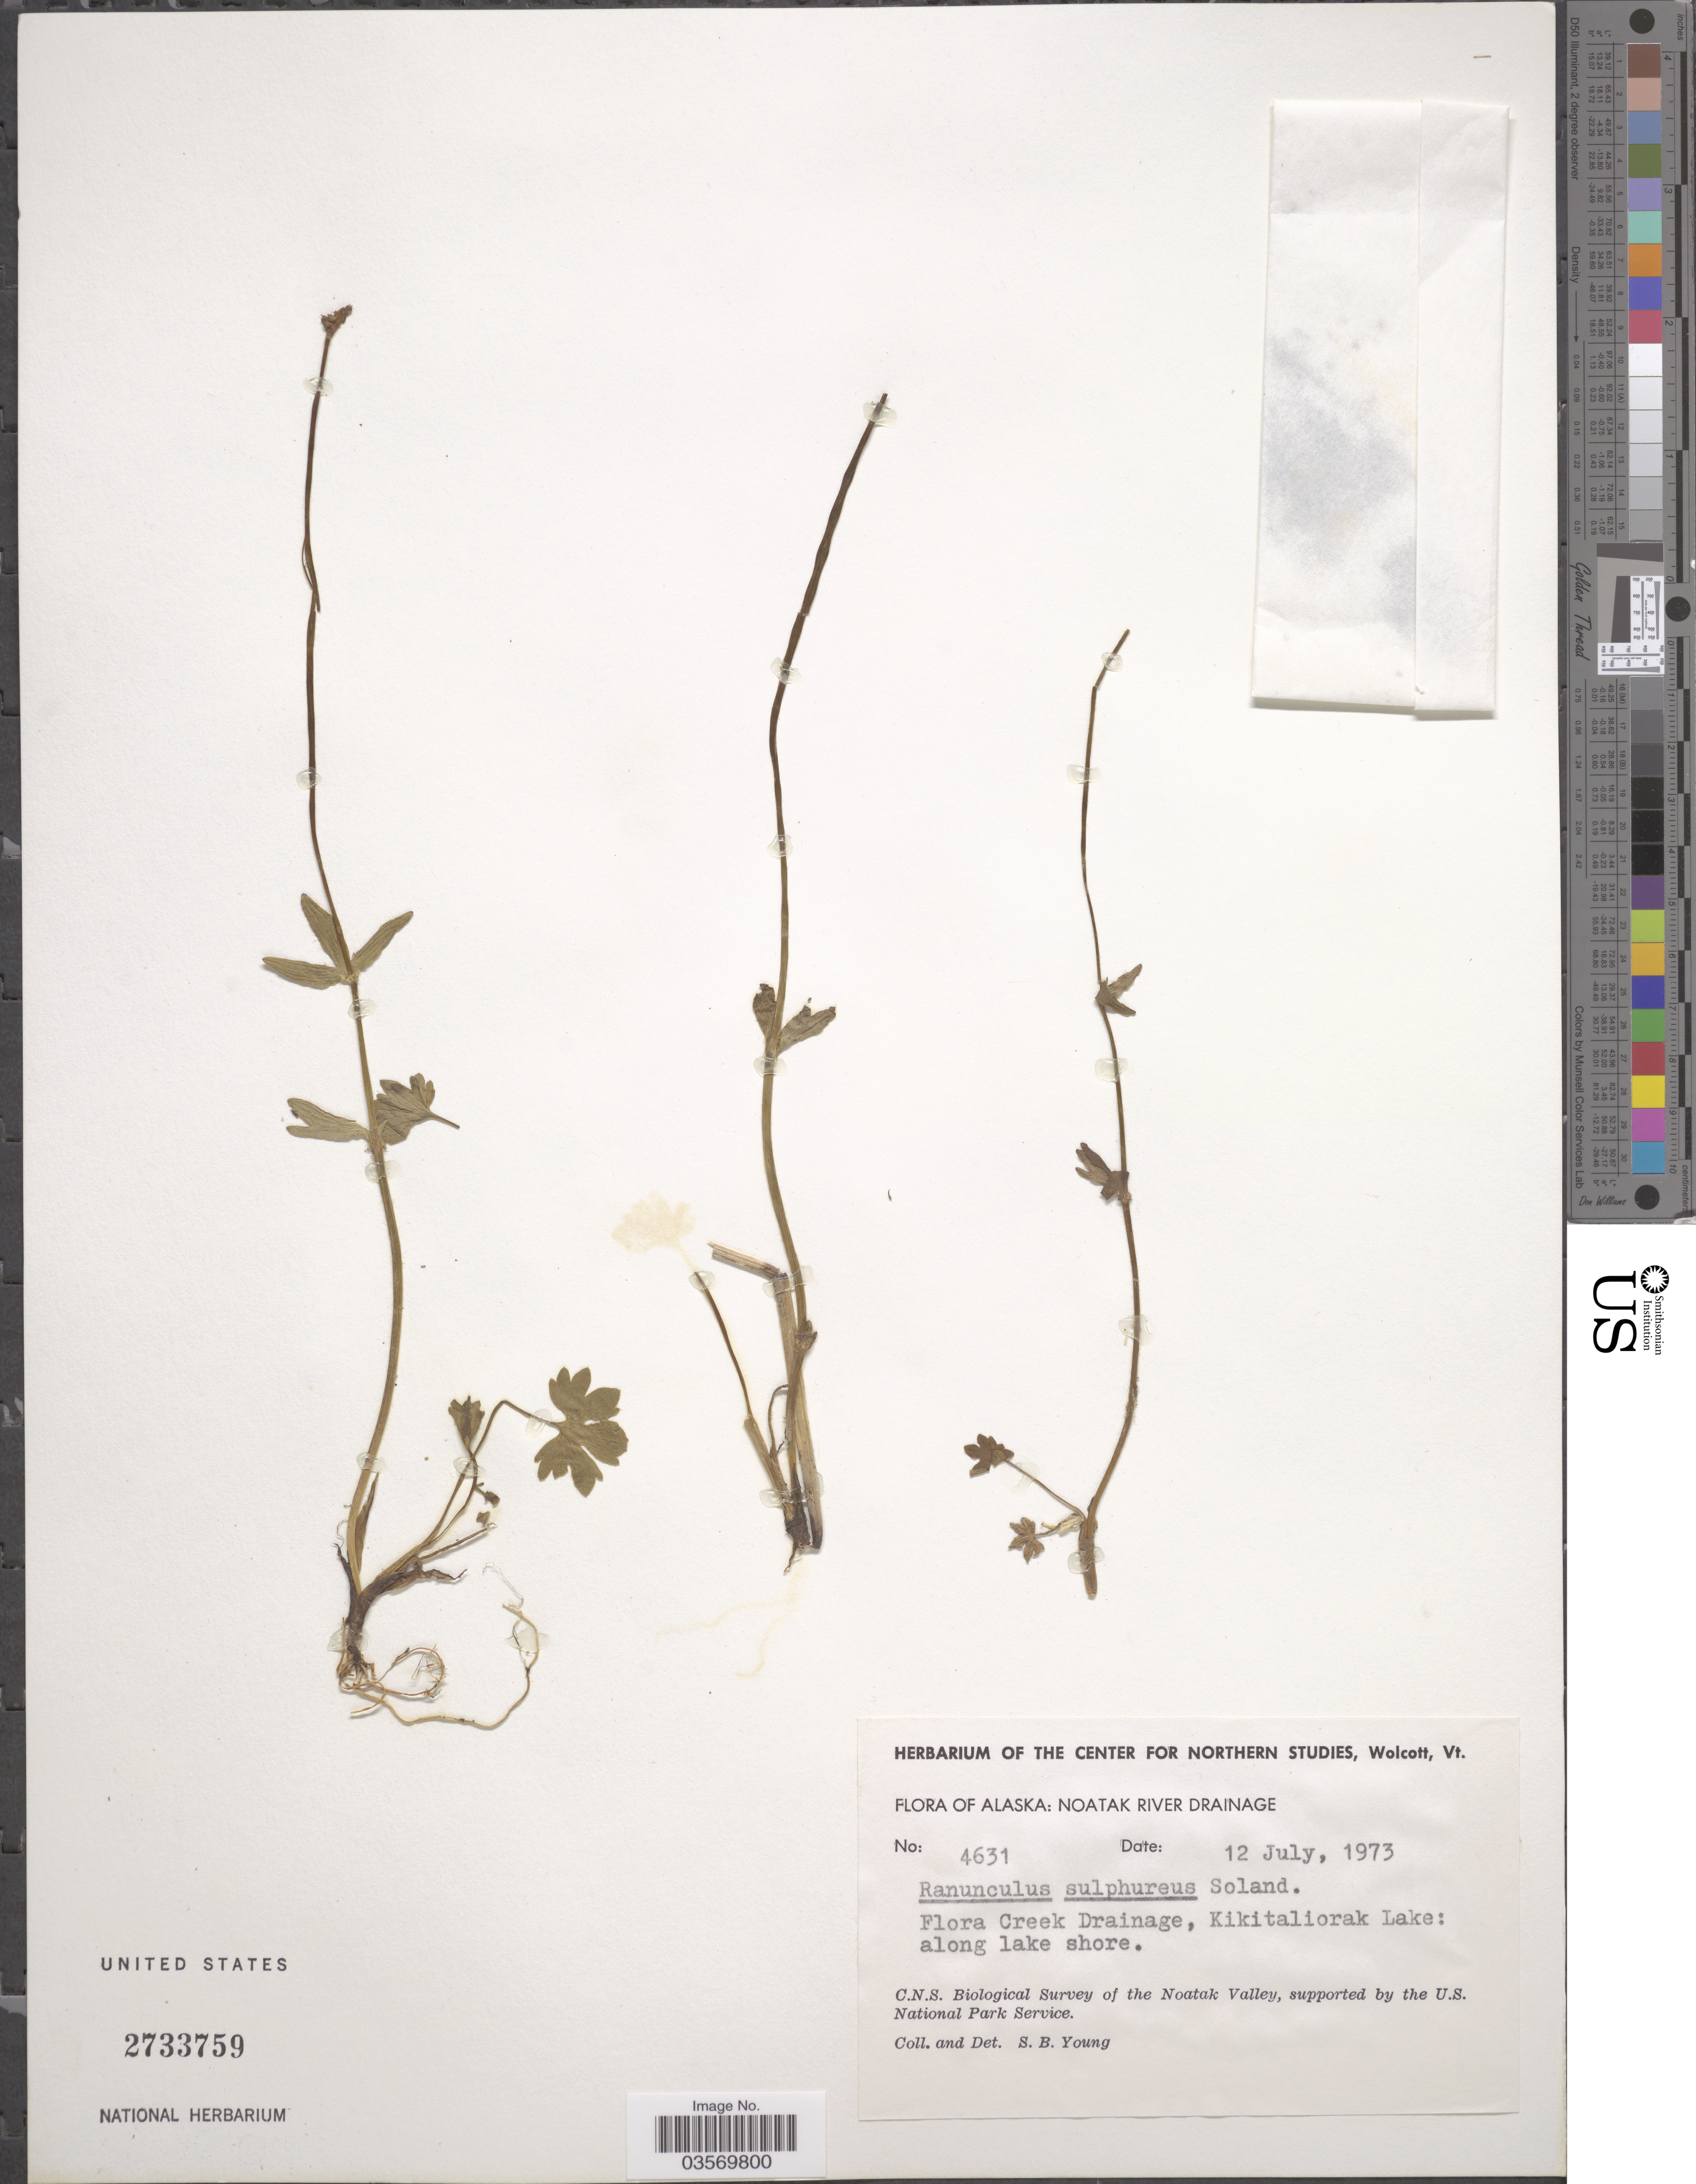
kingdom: Plantae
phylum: Tracheophyta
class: Magnoliopsida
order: Ranunculales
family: Ranunculaceae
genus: Ranunculus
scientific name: Ranunculus sulphureus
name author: Sol.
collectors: S. Young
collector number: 4631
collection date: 1973-07-12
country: United States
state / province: Alaska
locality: Noatak River Drainage. Flora Creek Drainage, Kikitaliorak Lake: along lake shore. The Noatak Valley.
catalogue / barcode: US 2733759